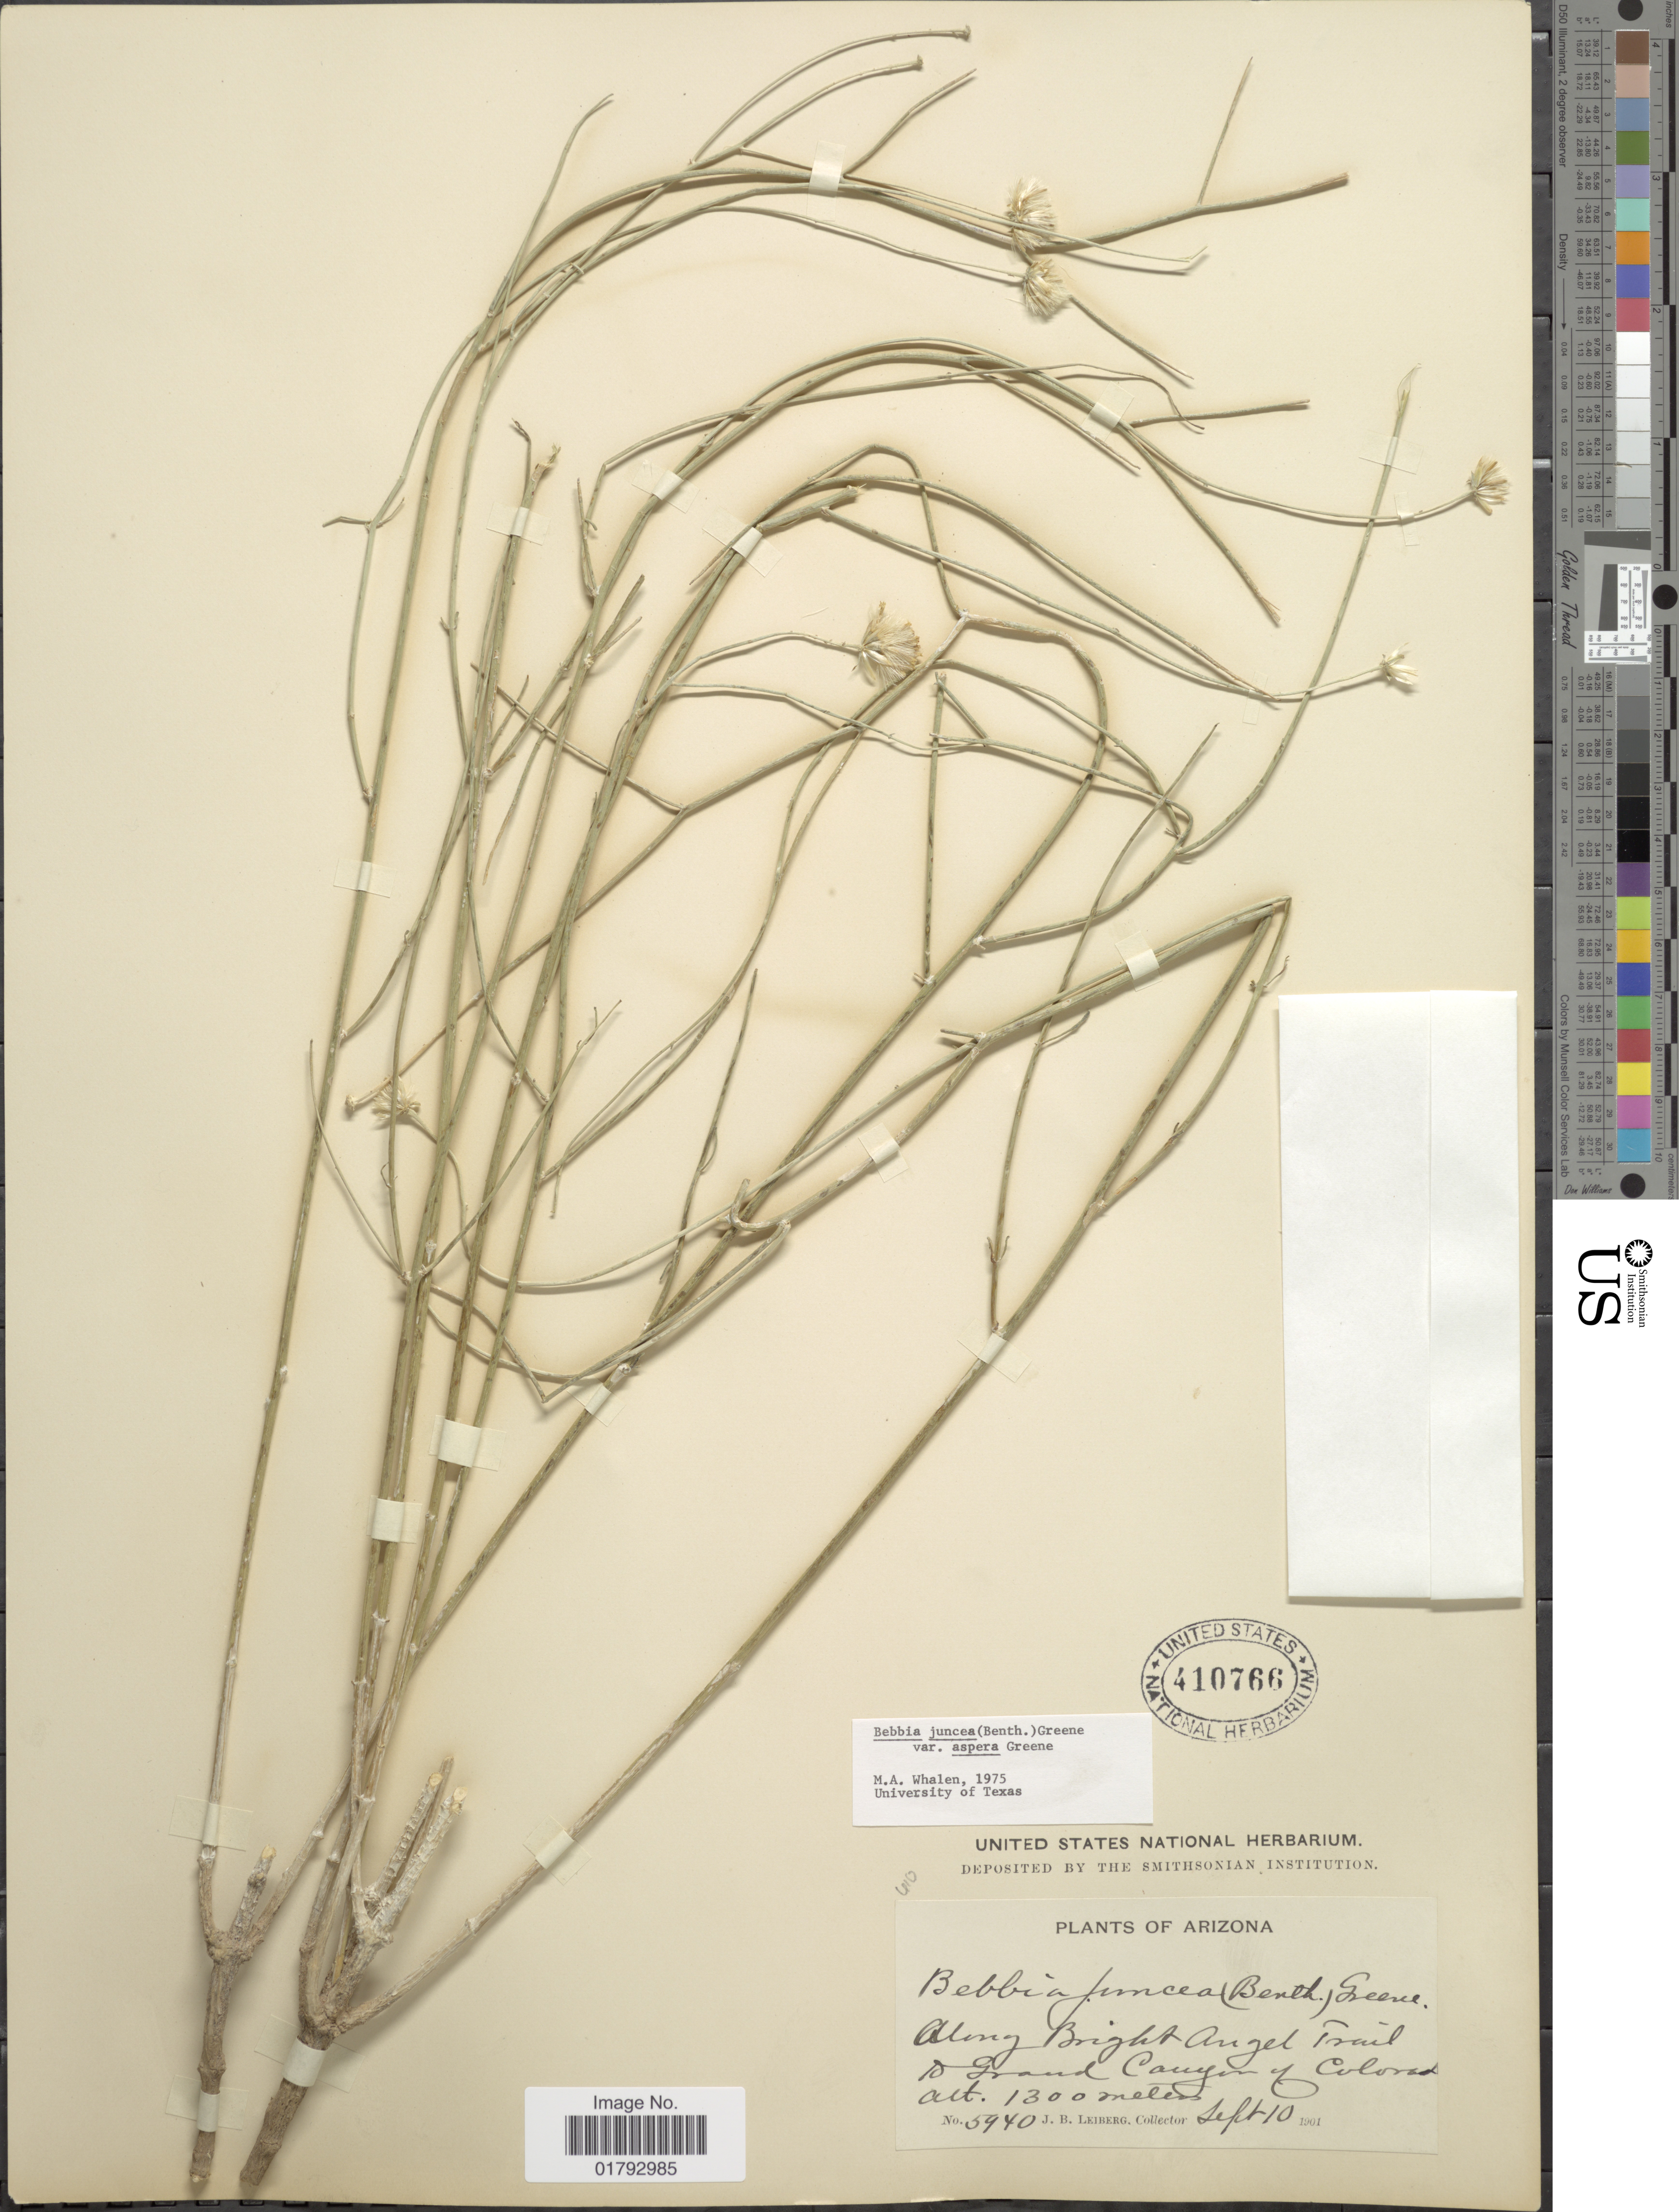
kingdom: Plantae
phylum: Tracheophyta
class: Magnoliopsida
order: Asterales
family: Asteraceae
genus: Bebbia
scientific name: Bebbia juncea var. aspera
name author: Greene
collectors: J. B. Leiberg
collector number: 5940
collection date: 1901-09-10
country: United States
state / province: Arizona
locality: Along Bright Angel Trail to Grand Canyon of Colorado.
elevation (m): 1300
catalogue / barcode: US 410766